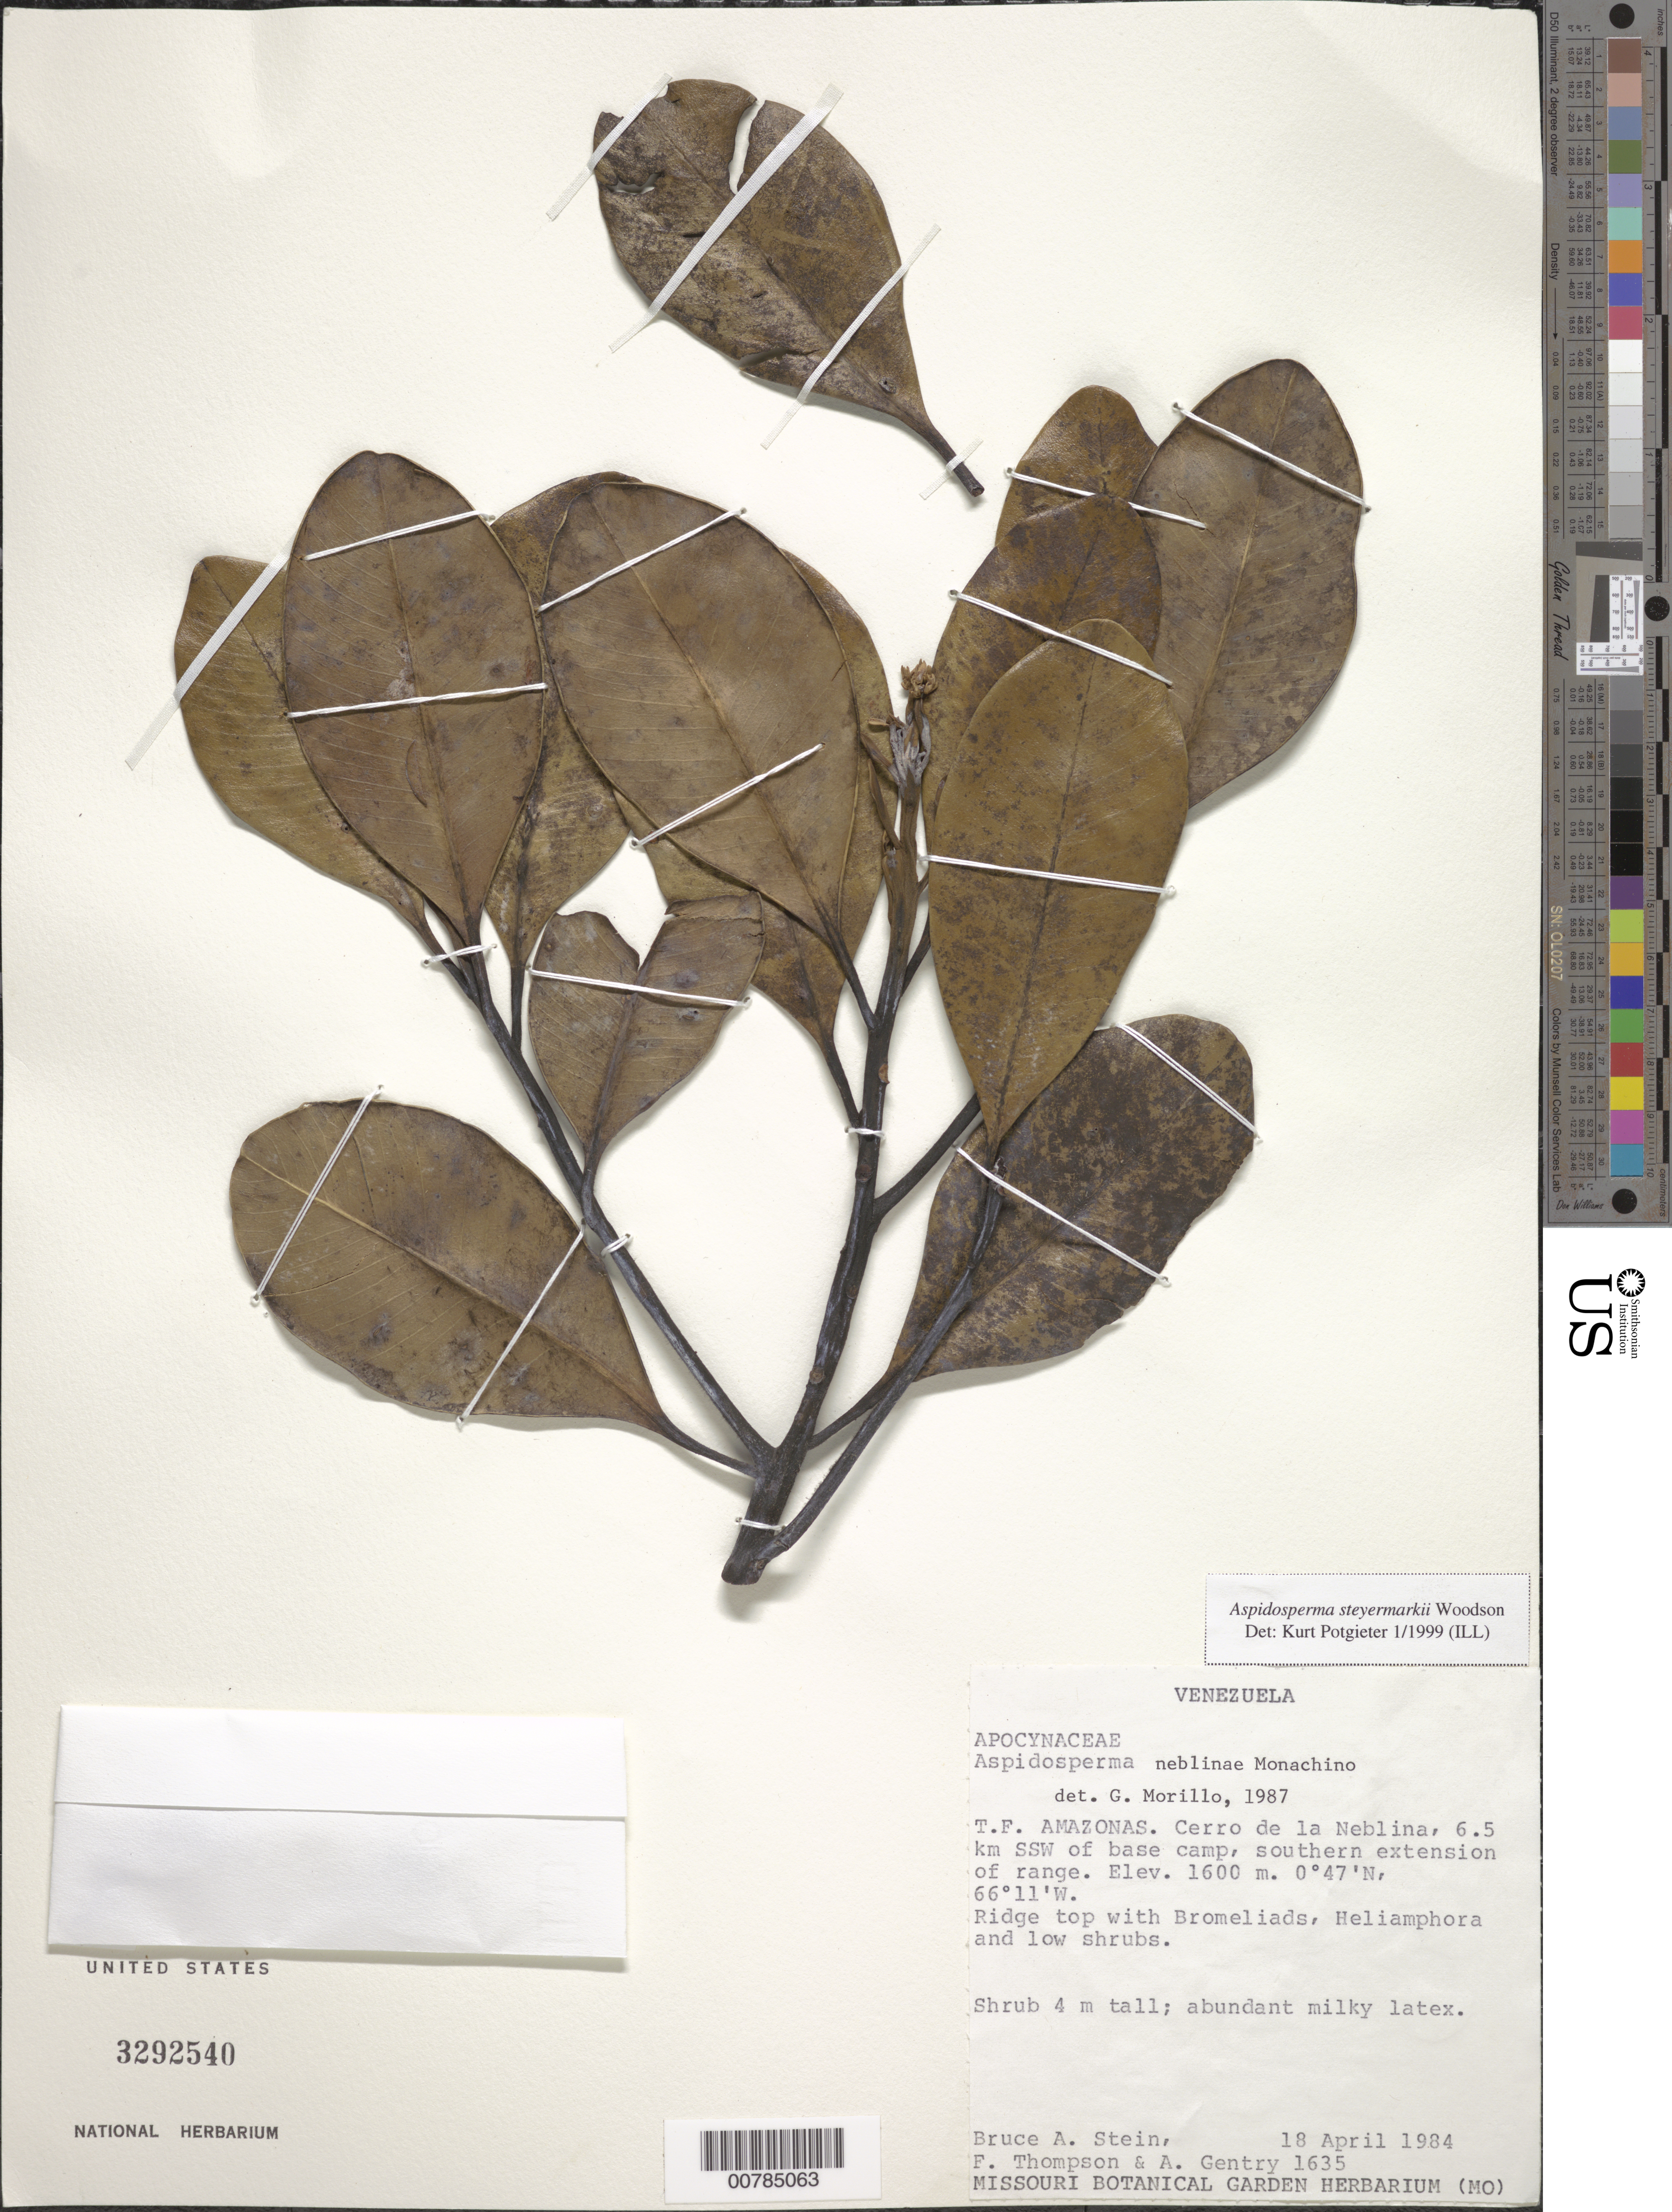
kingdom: Plantae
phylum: Tracheophyta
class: Magnoliopsida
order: Gentianales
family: Apocynaceae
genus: Aspidosperma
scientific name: Aspidosperma steyermarkii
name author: Woodson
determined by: Potgieter, K.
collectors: B. A. Stein, R. Thompson & A. H. Gentry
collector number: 1635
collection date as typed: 18-Apr-84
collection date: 1984-04-18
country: Venezuela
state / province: Amazonas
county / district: Río Negro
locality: Cerro de la Neblina, 6.5 km SSW of base camp, southern extension of range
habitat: Ridge top with Bromeliads, Hekiamphora and low shrubs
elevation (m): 1600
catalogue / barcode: US 3292540